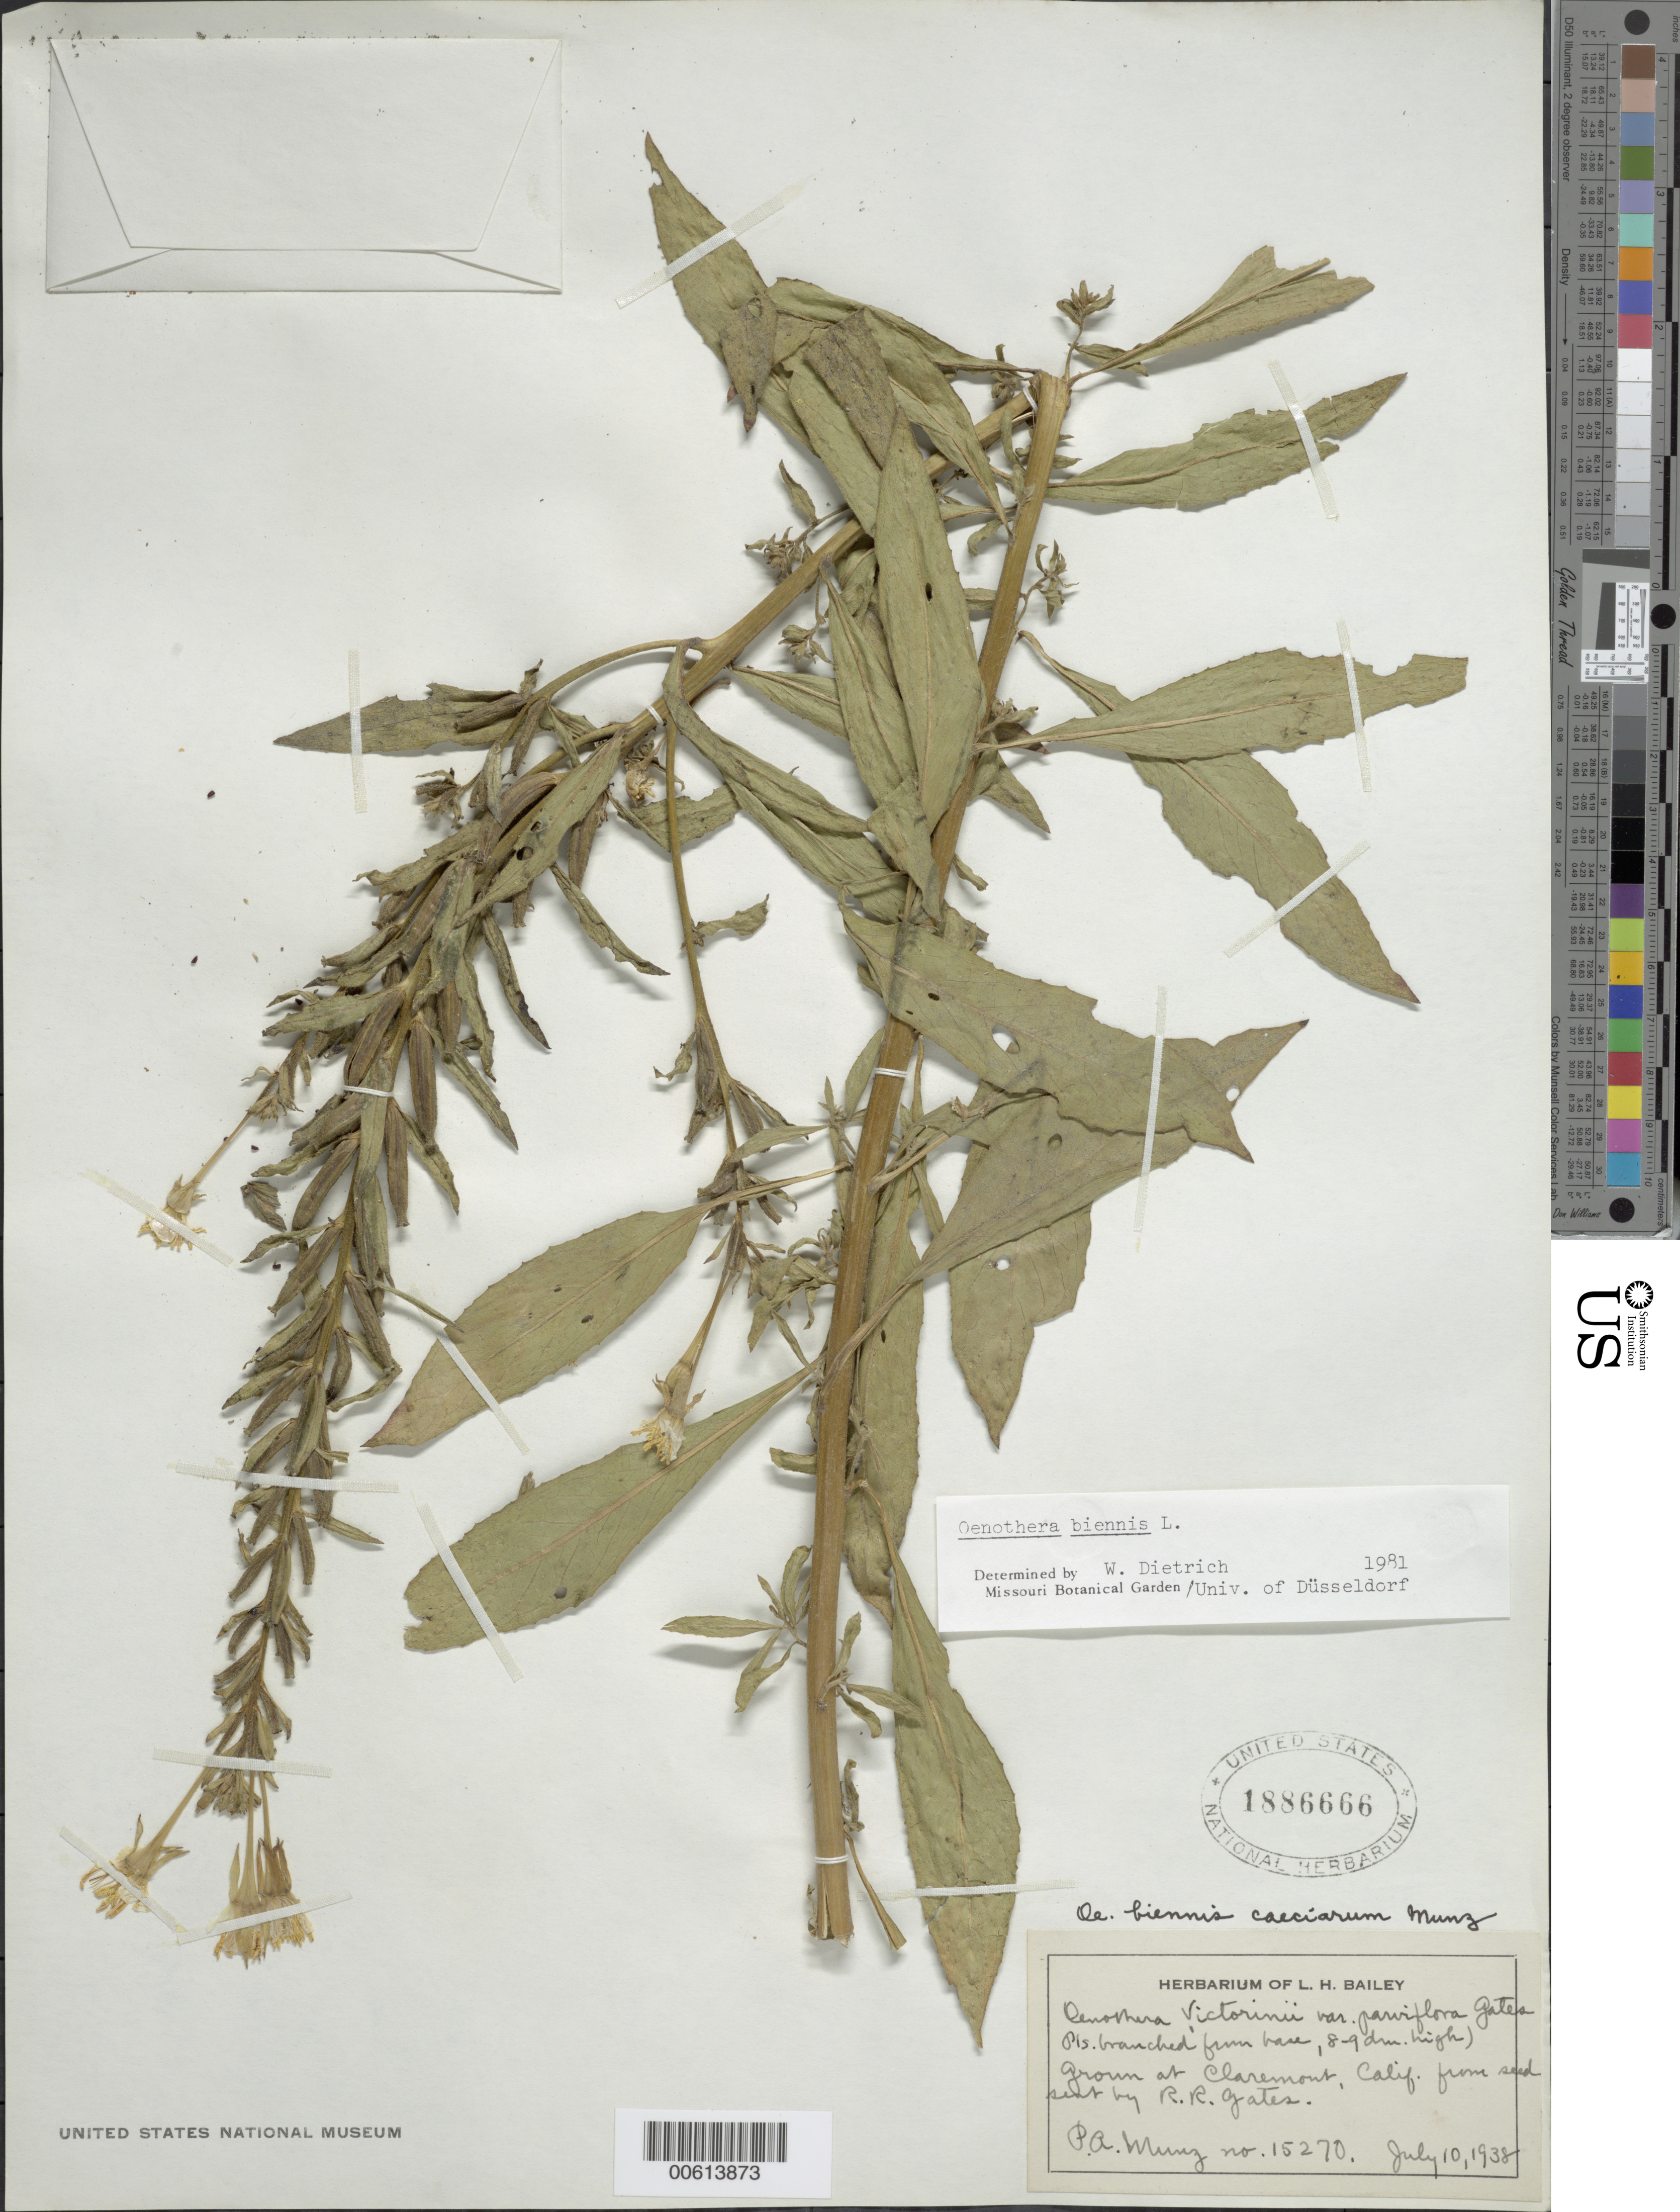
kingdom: Plantae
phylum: Tracheophyta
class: Magnoliopsida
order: Myrtales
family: Onagraceae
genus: Oenothera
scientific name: Oenothera biennis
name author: L.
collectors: P. A. Munz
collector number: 15270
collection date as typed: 10 Jul 1938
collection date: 1938-07-10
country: United States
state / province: California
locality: Claremont, Pomona College Herbarium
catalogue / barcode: US 1886666